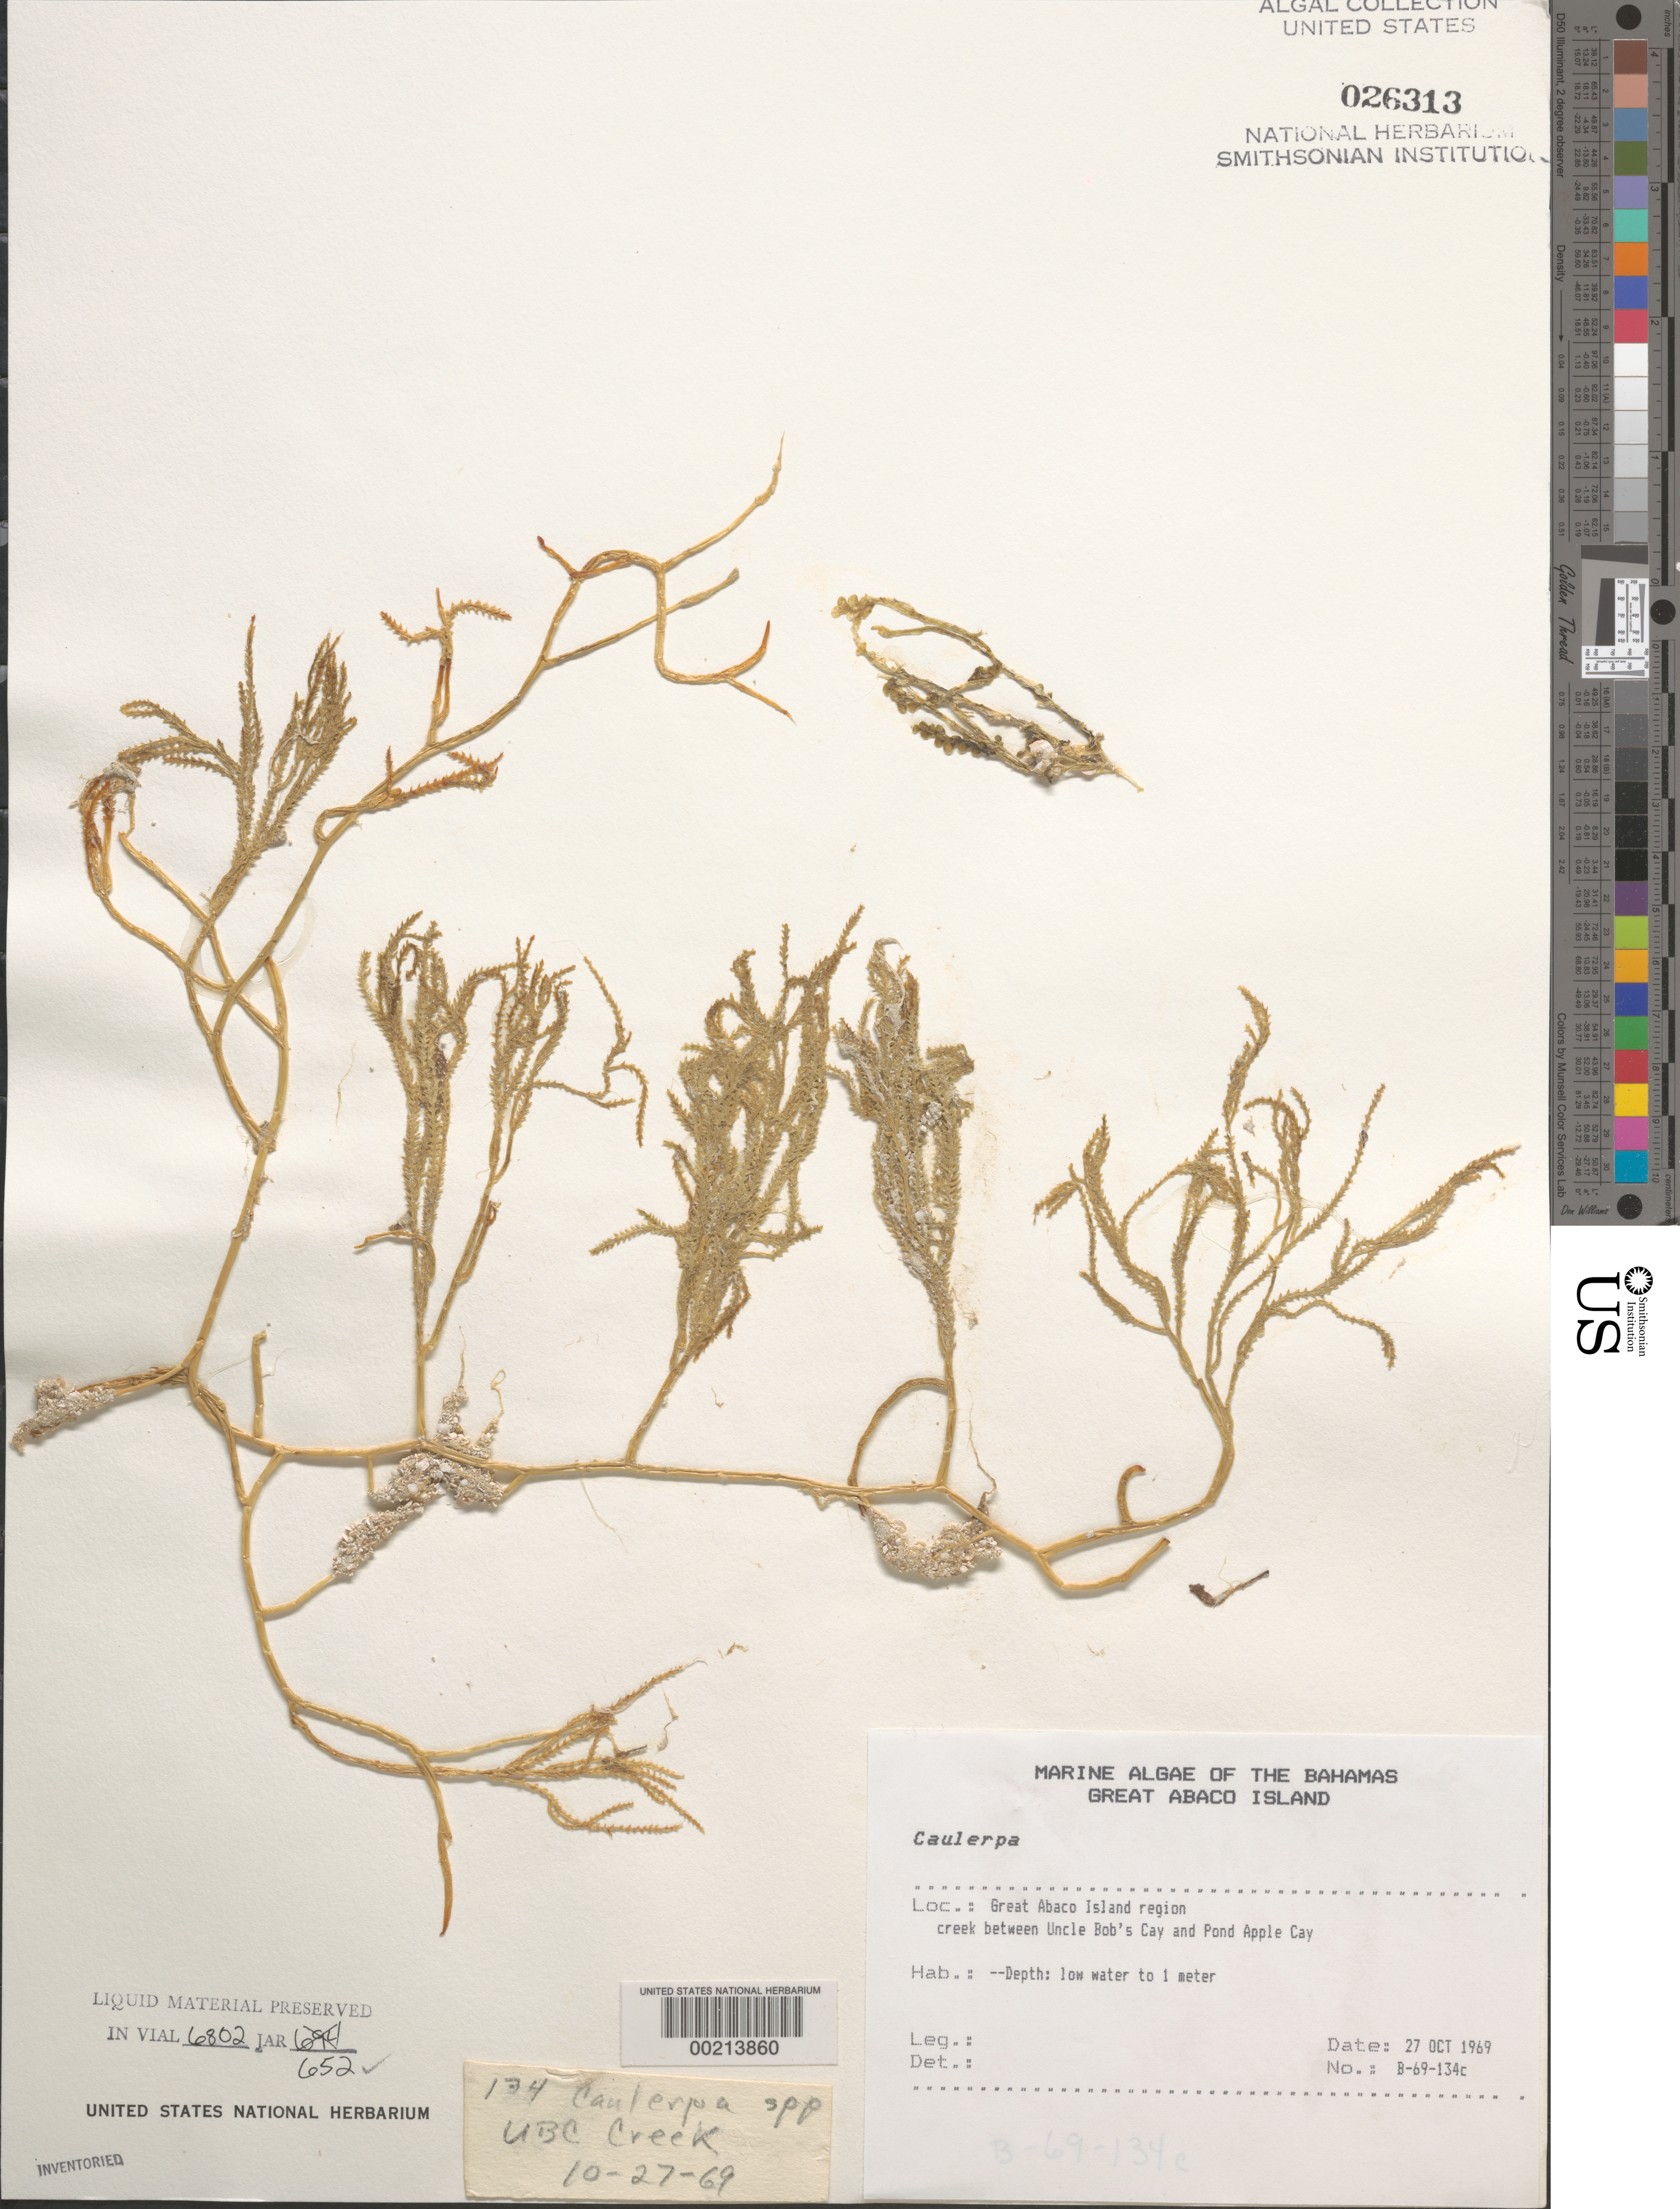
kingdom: Plantae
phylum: Chlorophyta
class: Ulvophyceae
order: Bryopsidales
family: Caulerpaceae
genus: Caulerpa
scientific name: Caulerpa sp.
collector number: B-69-134c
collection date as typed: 27 Oct 1969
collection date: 1969-10-27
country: Bahamas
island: Great Abaco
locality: Between Uncle Bob's Cay and Pond Apple Cay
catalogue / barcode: US 26313